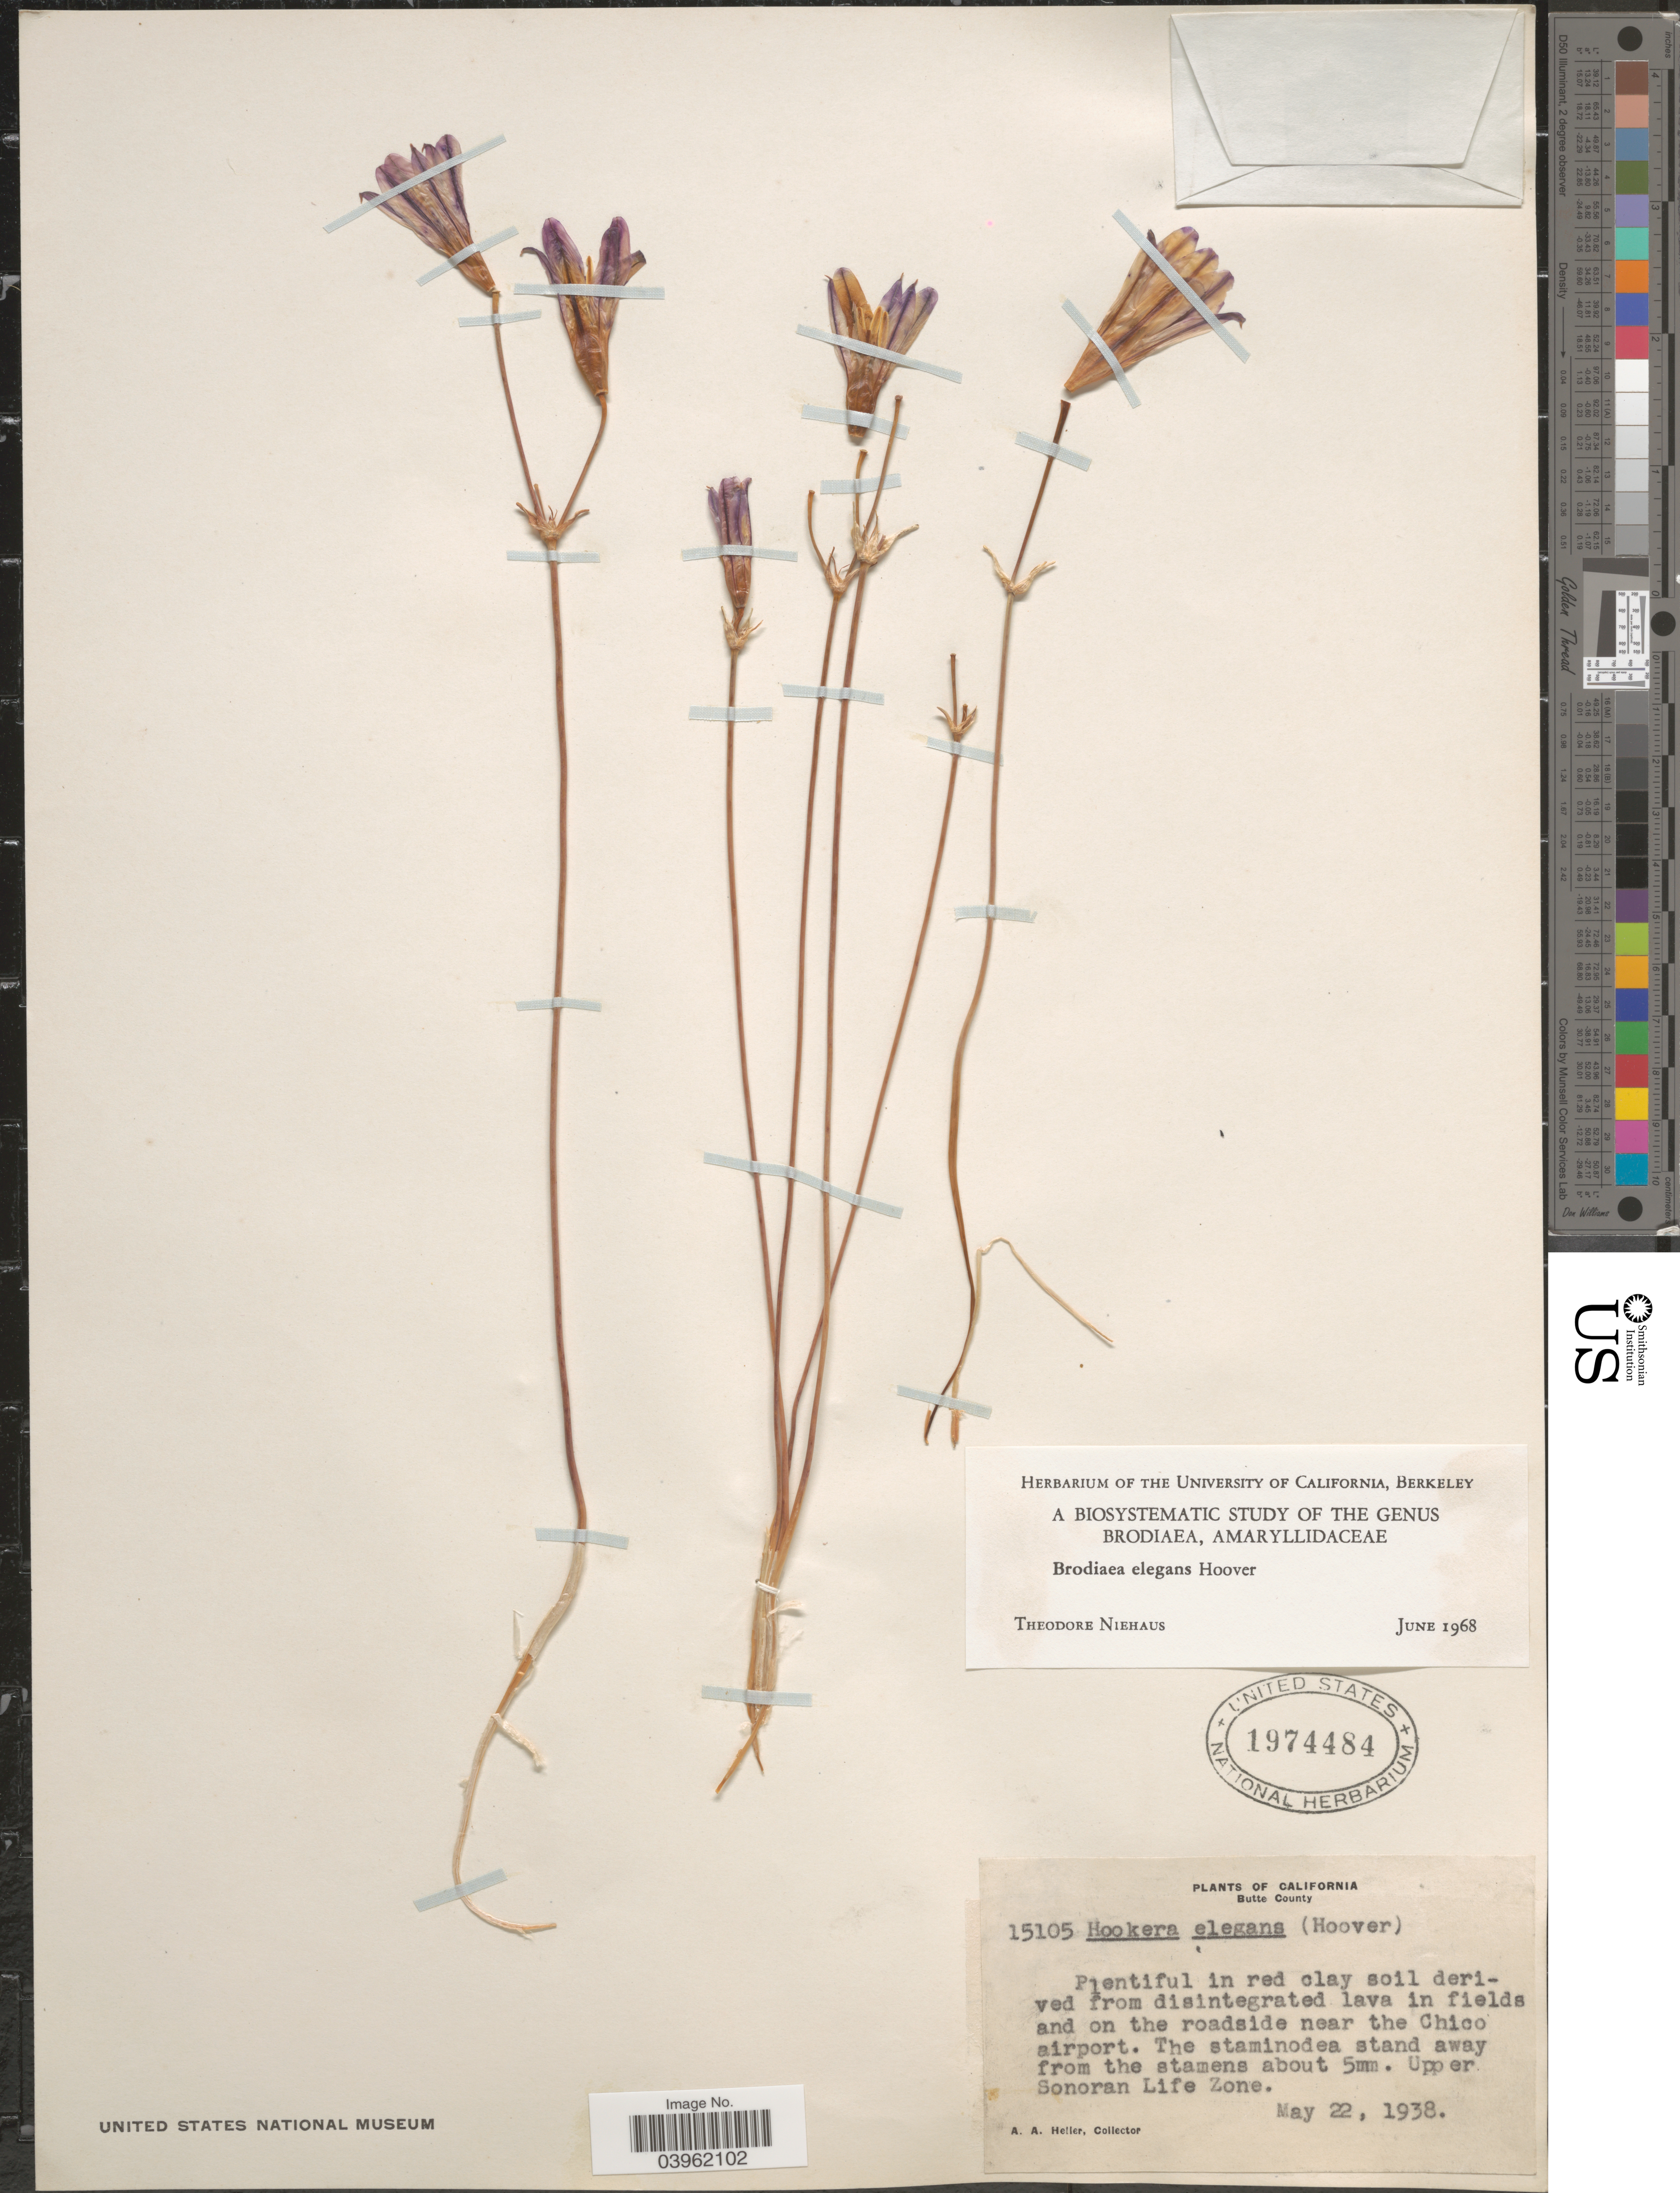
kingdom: Plantae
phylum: Tracheophyta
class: Liliopsida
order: Asparagales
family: Asparagaceae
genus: Brodiaea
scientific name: Brodiaea elegans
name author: Hoover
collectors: A. A. Heller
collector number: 15105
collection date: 1938-05-22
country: United States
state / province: California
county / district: Butte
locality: Butte County. On the roadside near the Chico airport. Upper Sonoran Life Zone.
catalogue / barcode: US 1974484